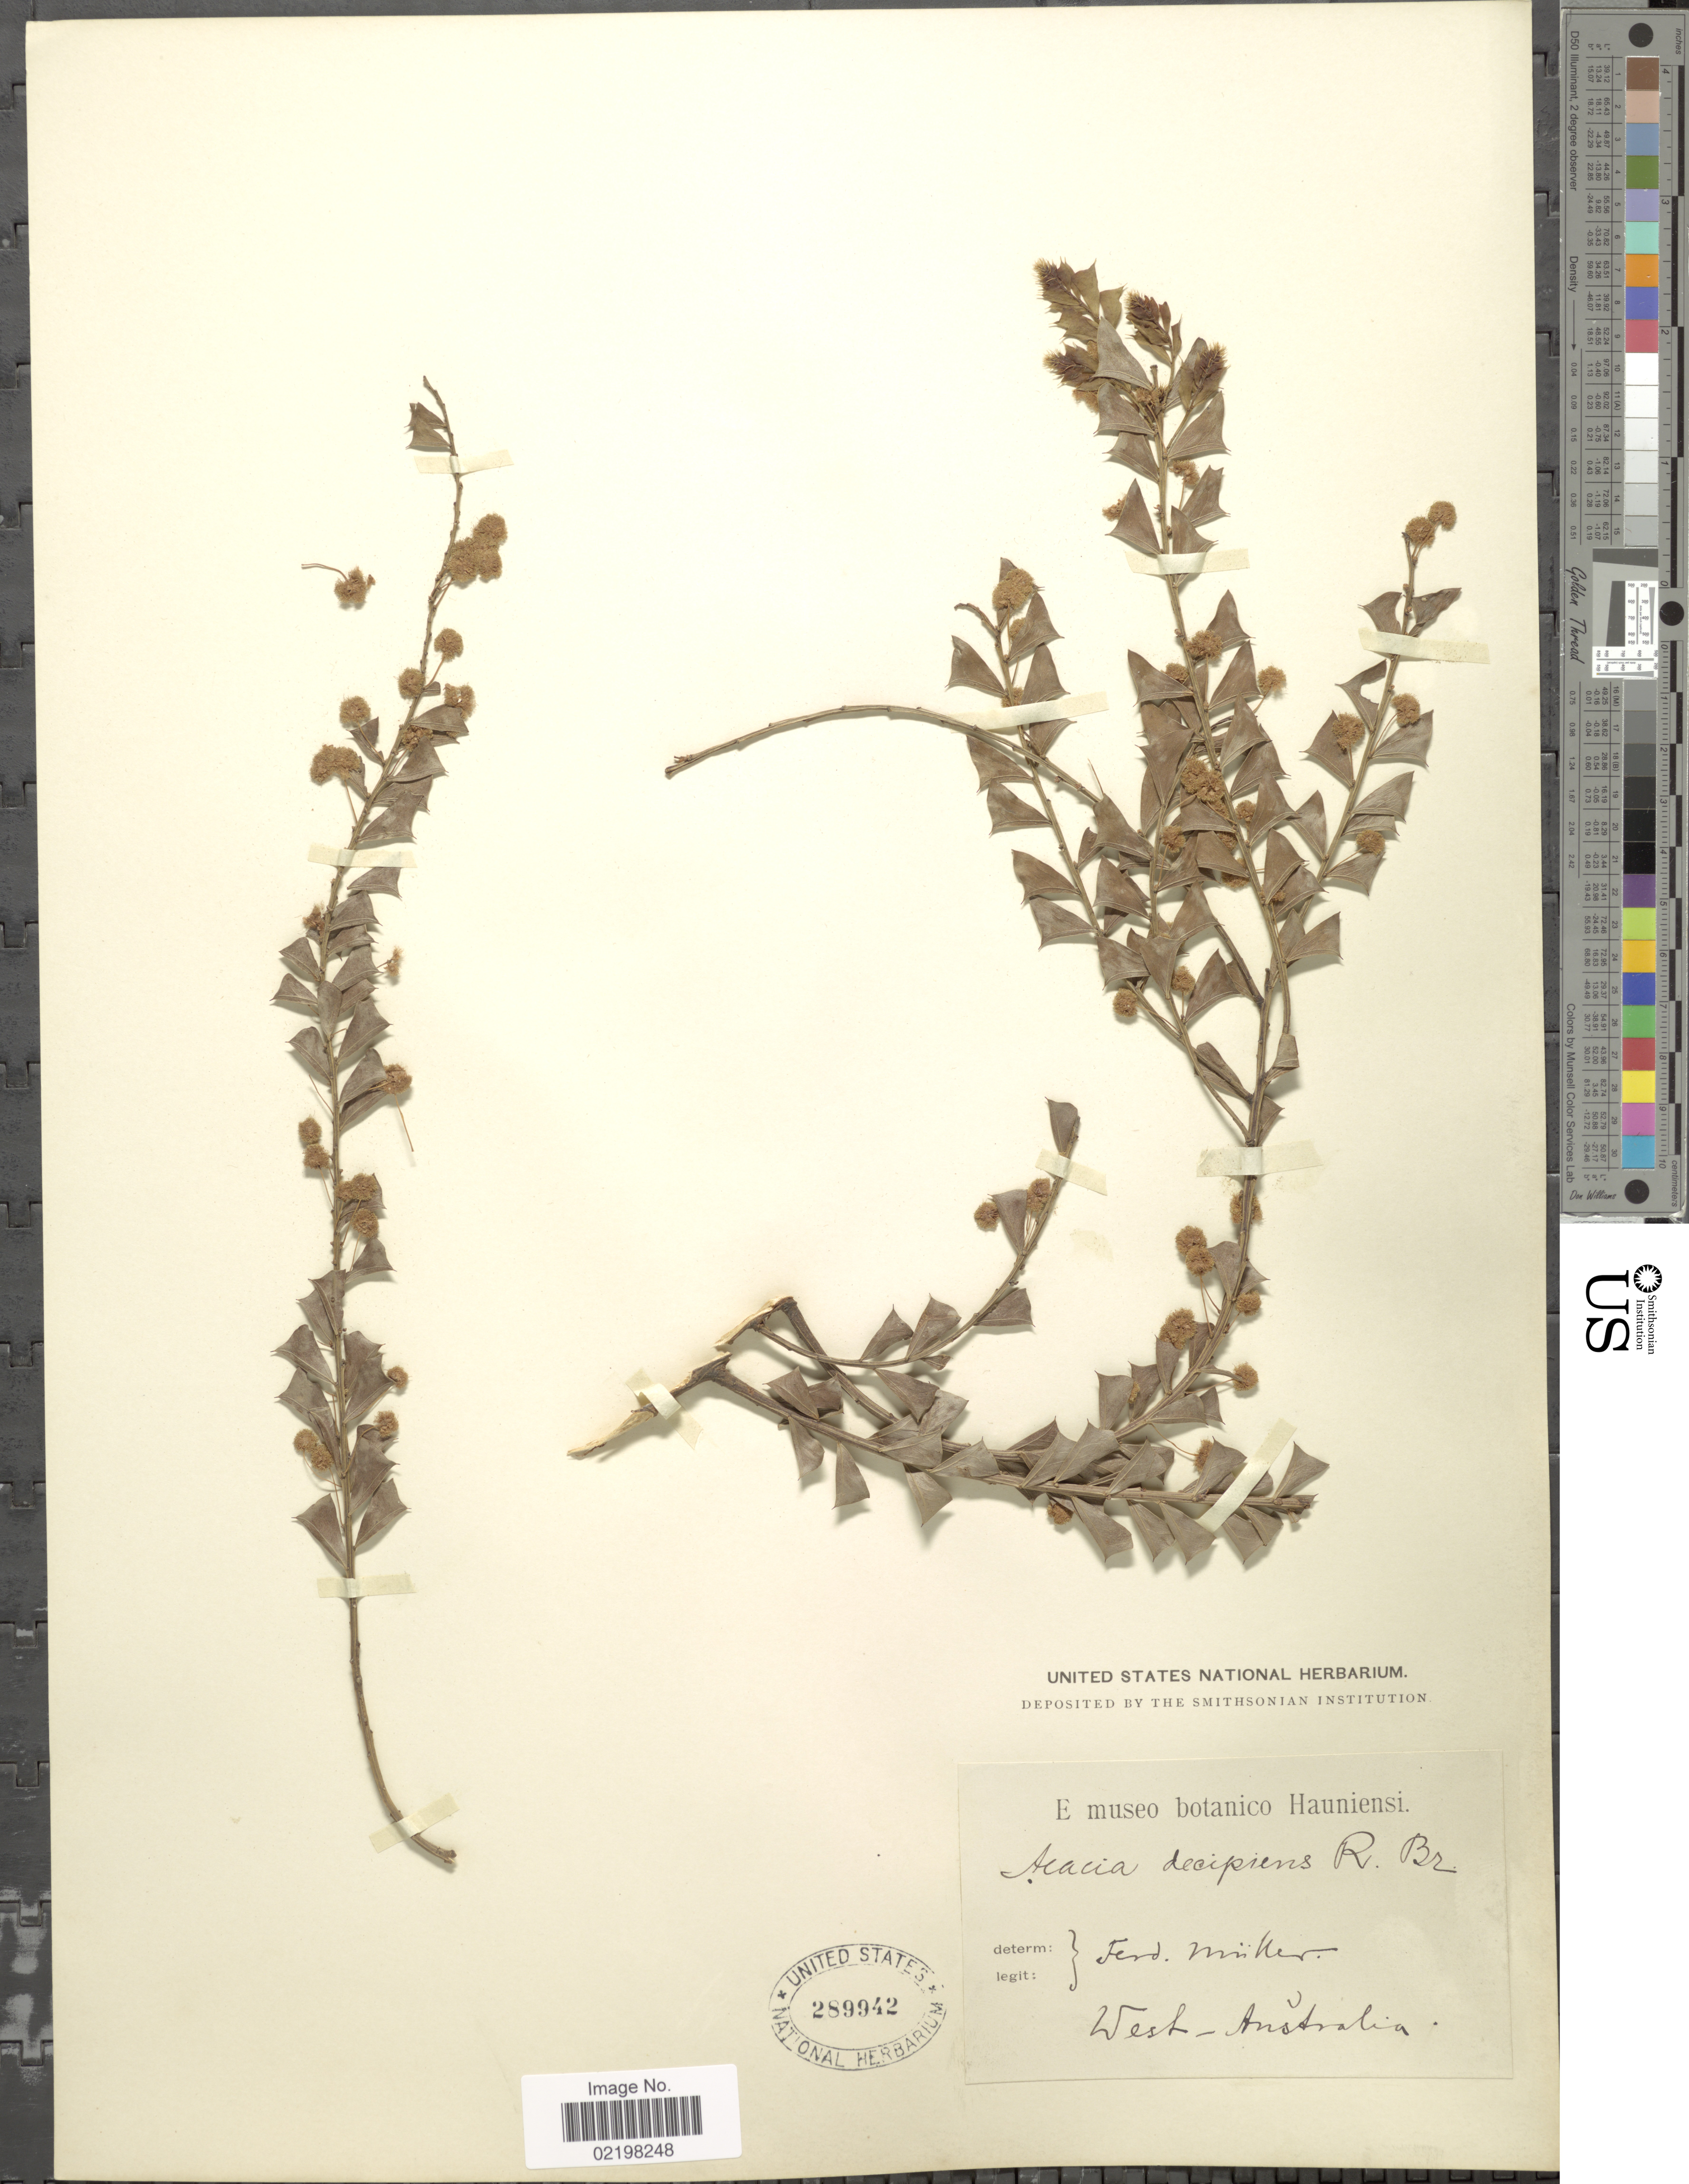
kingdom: Plantae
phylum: Tracheophyta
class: Magnoliopsida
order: Fabales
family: Fabaceae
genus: Acacia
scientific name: Acacia decipiens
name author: R. Br.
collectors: F. Müller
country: Australia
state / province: Western Australia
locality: West. Australia.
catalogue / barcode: US 289942